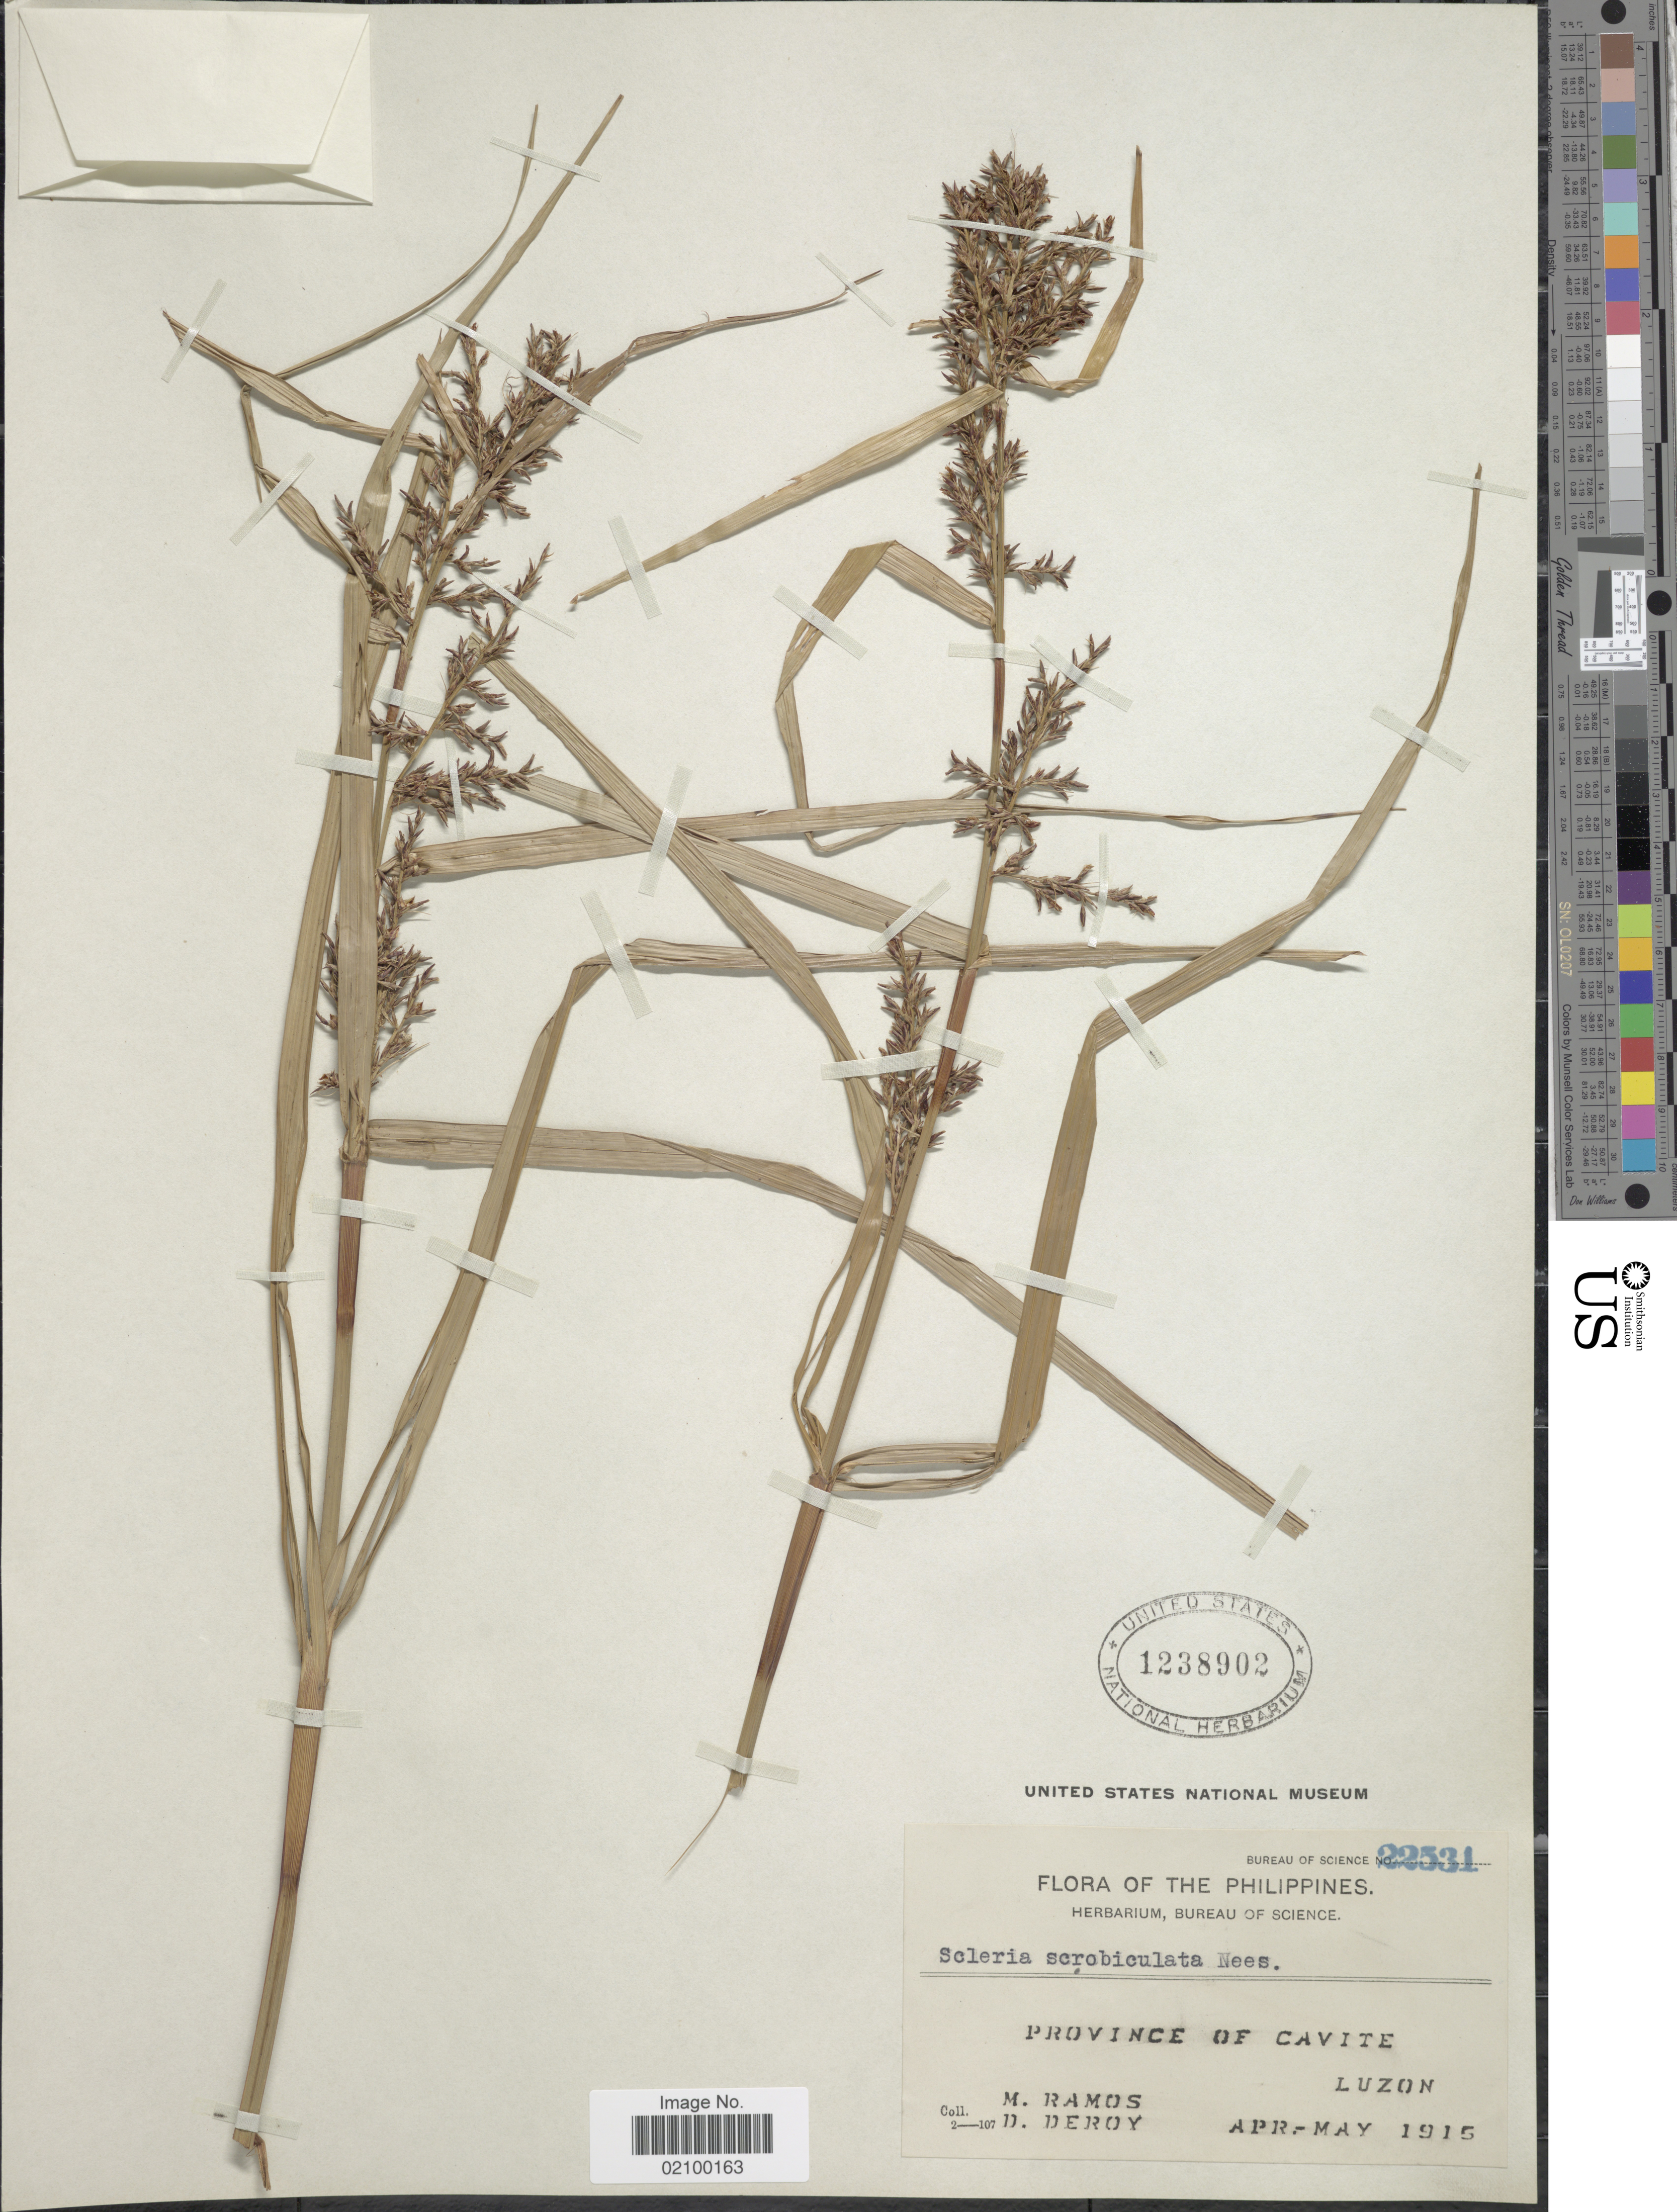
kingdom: Plantae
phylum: Tracheophyta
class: Liliopsida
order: Poales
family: Cyperaceae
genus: Scleria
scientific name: Scleria scrobiculata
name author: Nees & Meyen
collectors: M. Ramos & D. Deroy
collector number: Bureau of Science 22531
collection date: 1915-04/1915-05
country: Philippines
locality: Province of Cavite, Luzon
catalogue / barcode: US 1238902